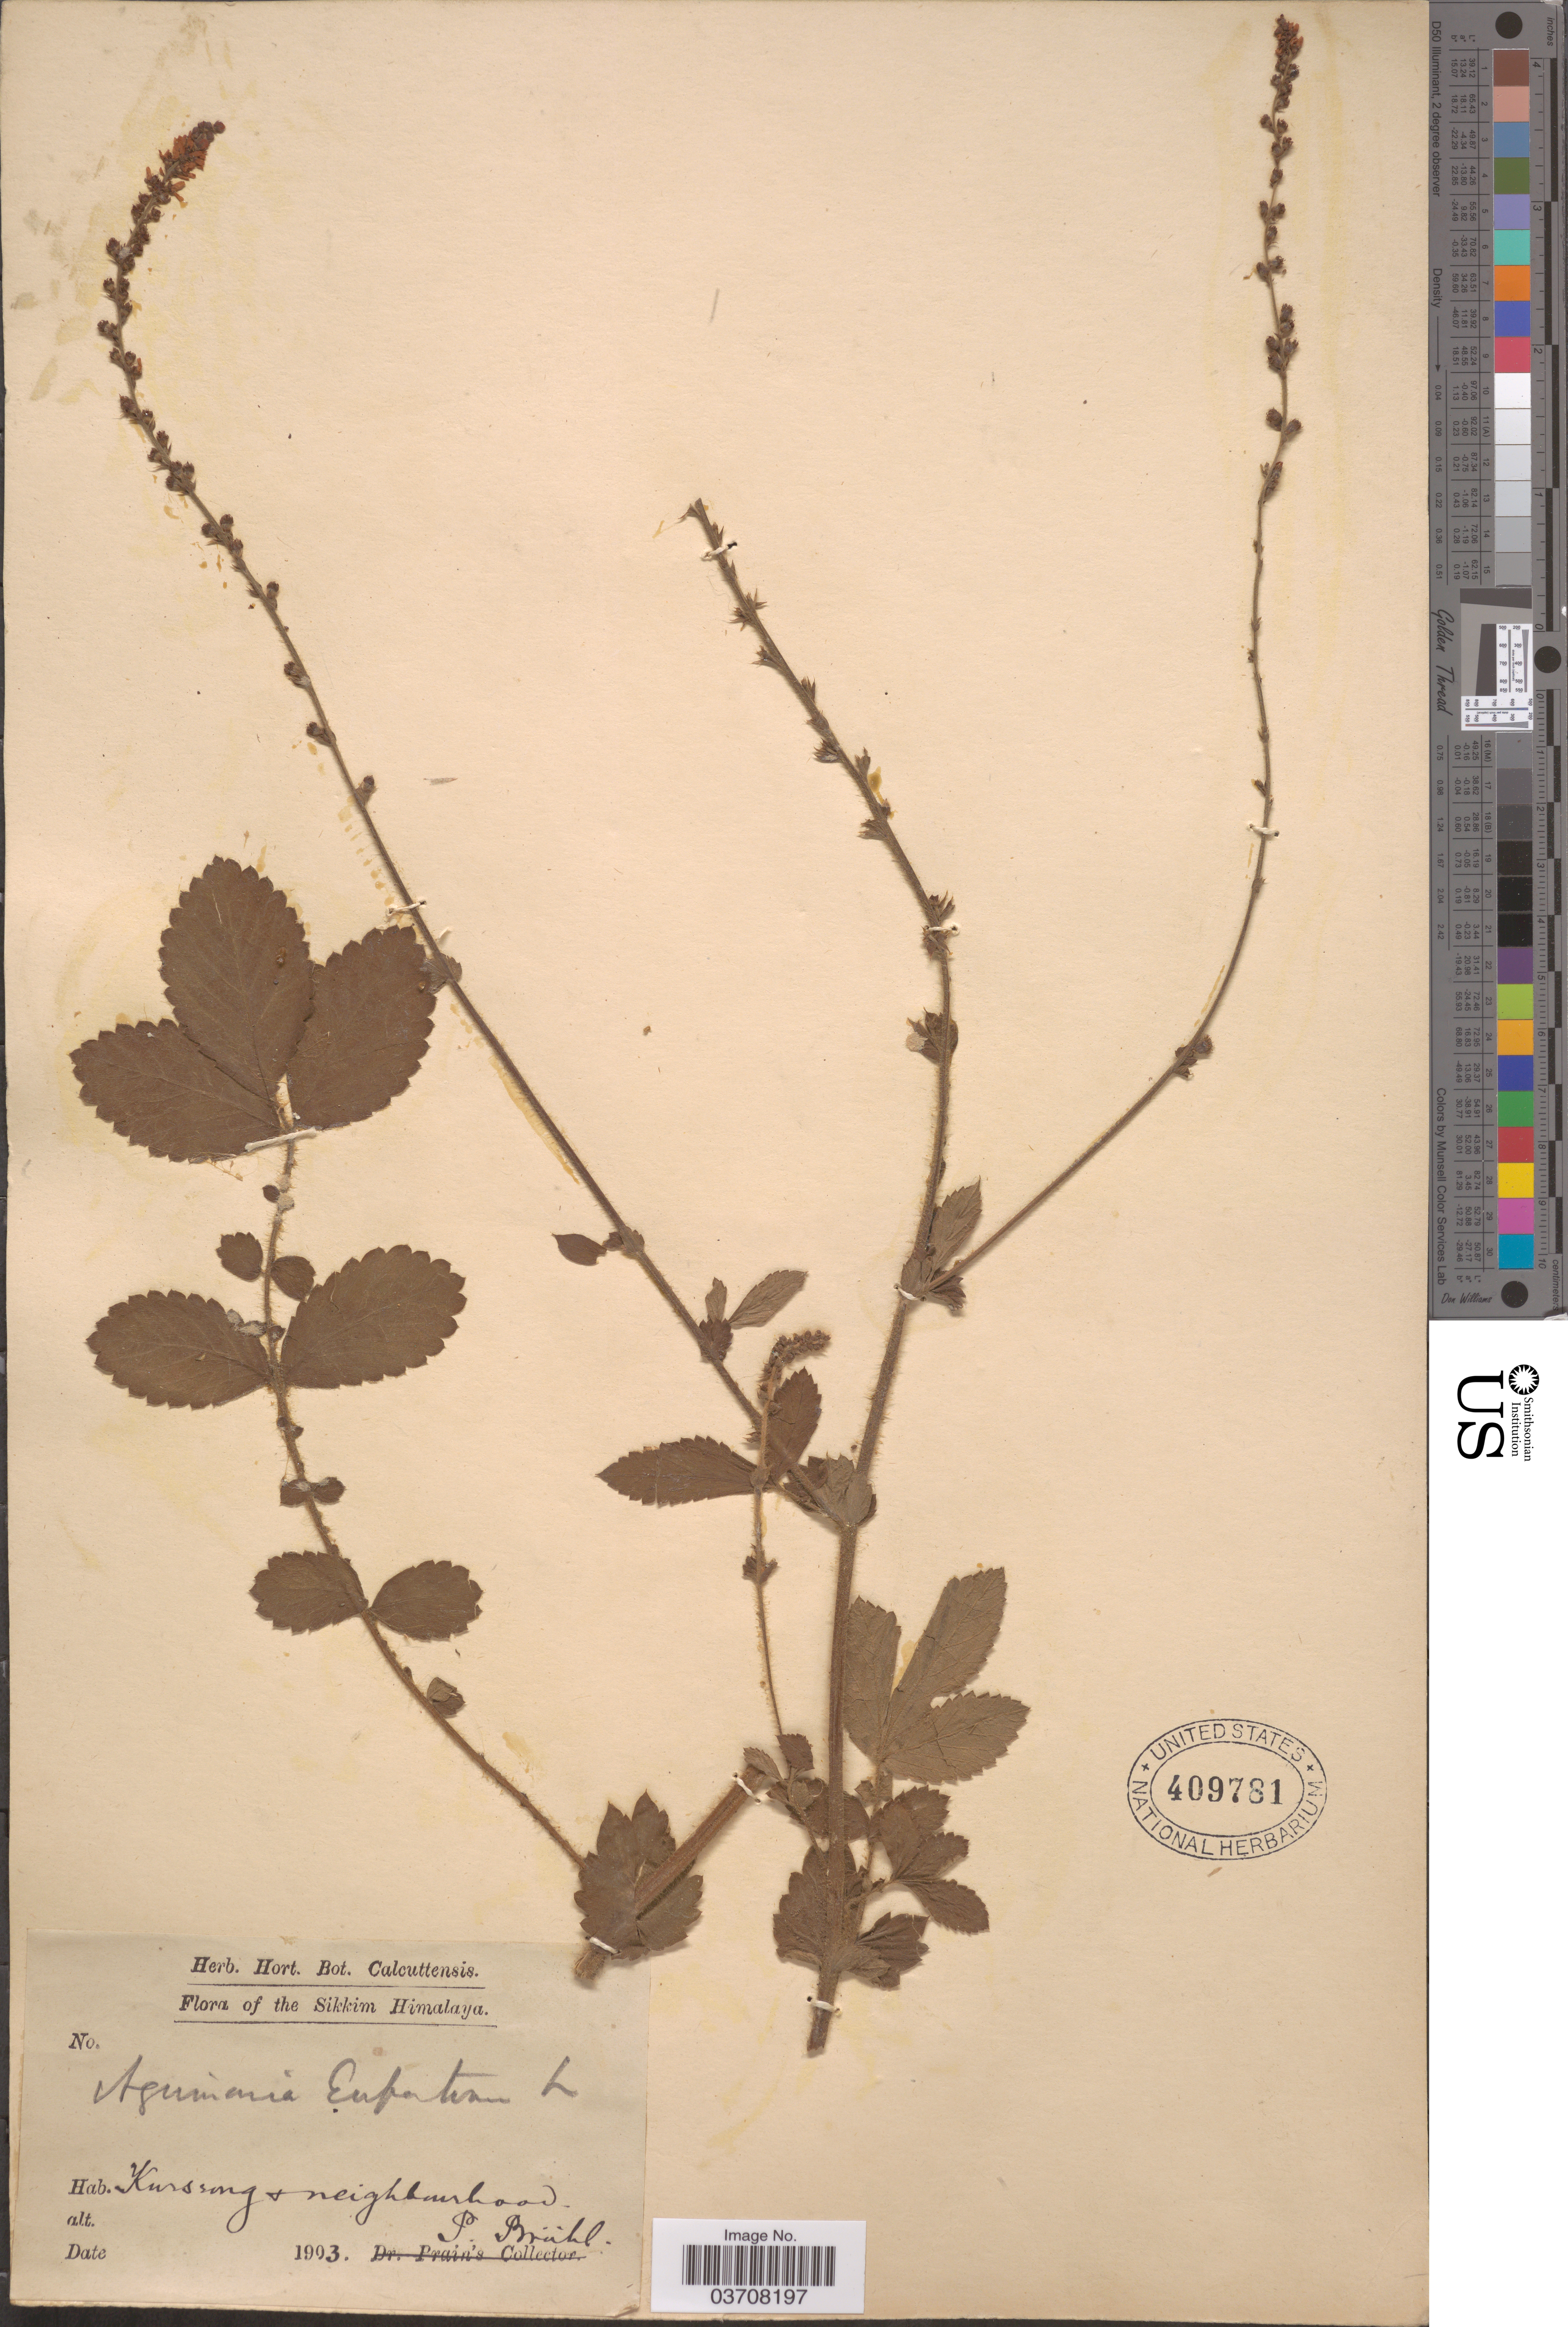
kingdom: Plantae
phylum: Tracheophyta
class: Magnoliopsida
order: Rosales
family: Rosaceae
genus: Agrimonia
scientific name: Agrimonia eupatoria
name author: L.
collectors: P. Brühl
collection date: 1993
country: India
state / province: Sikkim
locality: Sikkim Himalaya. Kursong & neighbourhood.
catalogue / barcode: US 409781